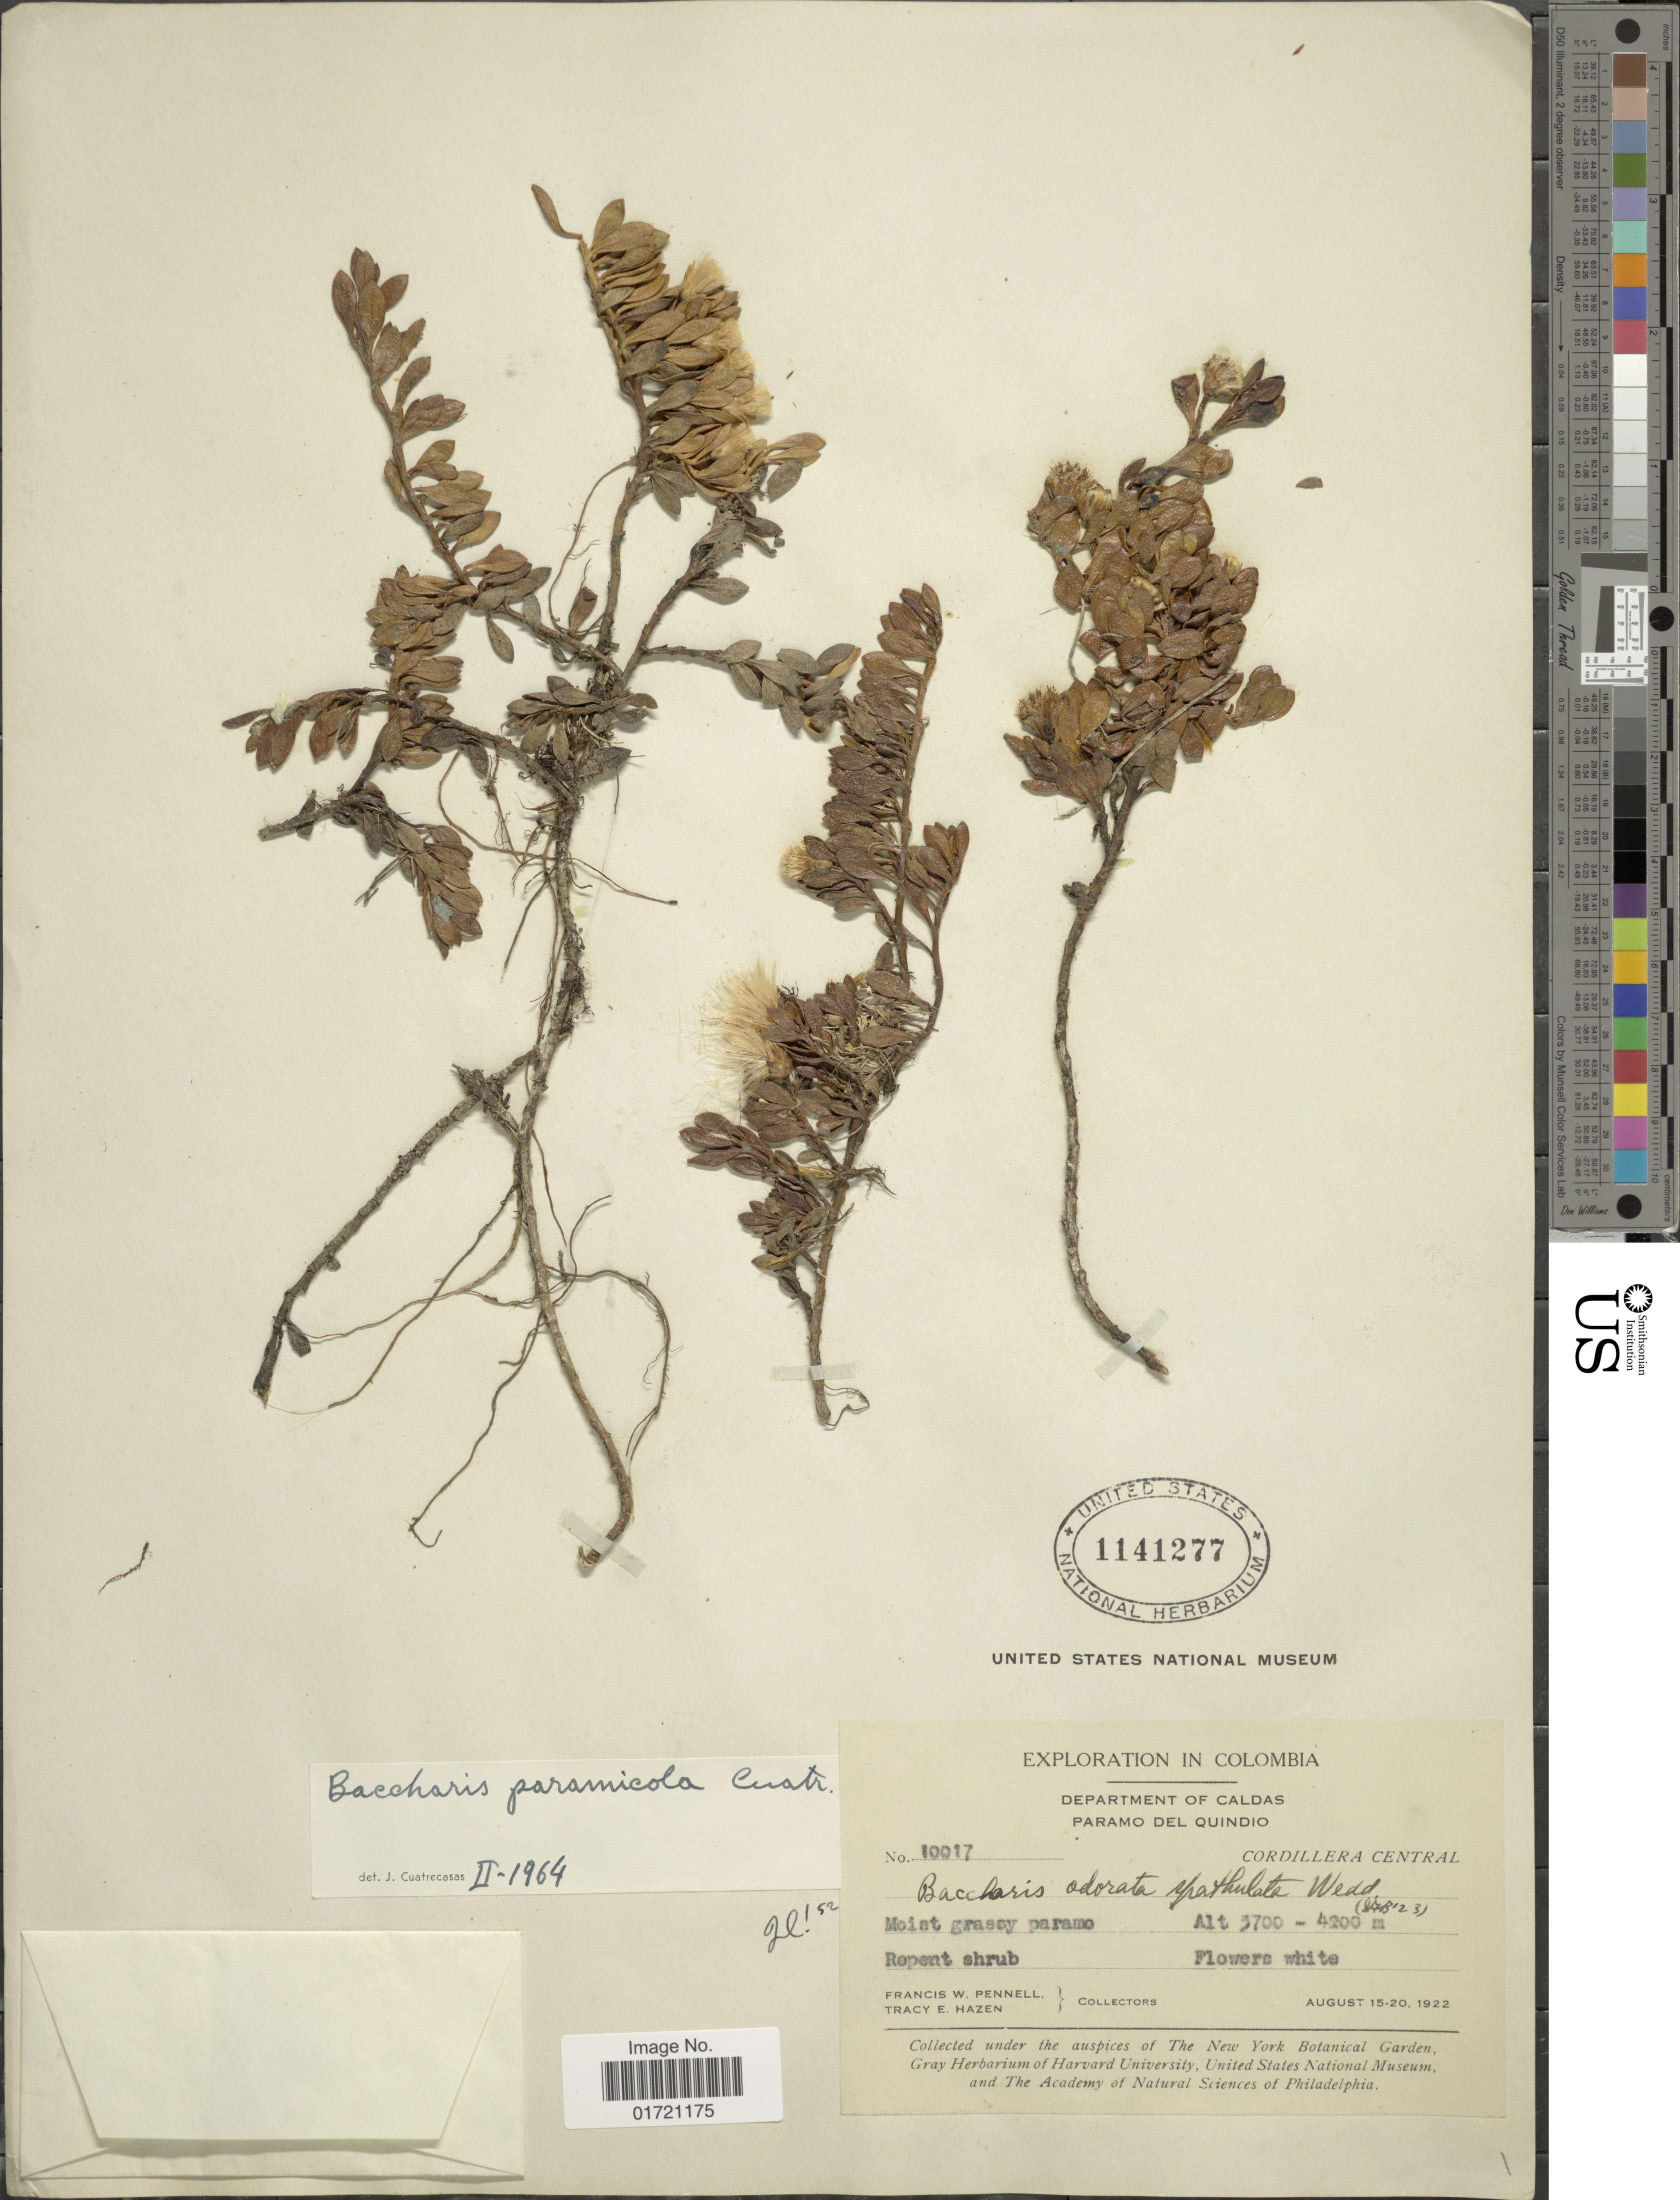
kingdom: Plantae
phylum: Tracheophyta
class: Magnoliopsida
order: Asterales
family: Asteraceae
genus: Baccharis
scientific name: Baccharis paramicola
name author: Cuatrec.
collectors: F. W. Pennell & T. E. Hazen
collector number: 10017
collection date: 1922-08-15/1922-08-20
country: Colombia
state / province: Caldas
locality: Department of Caldas. Paramo del Quindio. Cordillera Central. Moist grassy paramo.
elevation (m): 3700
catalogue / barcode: US 1141277